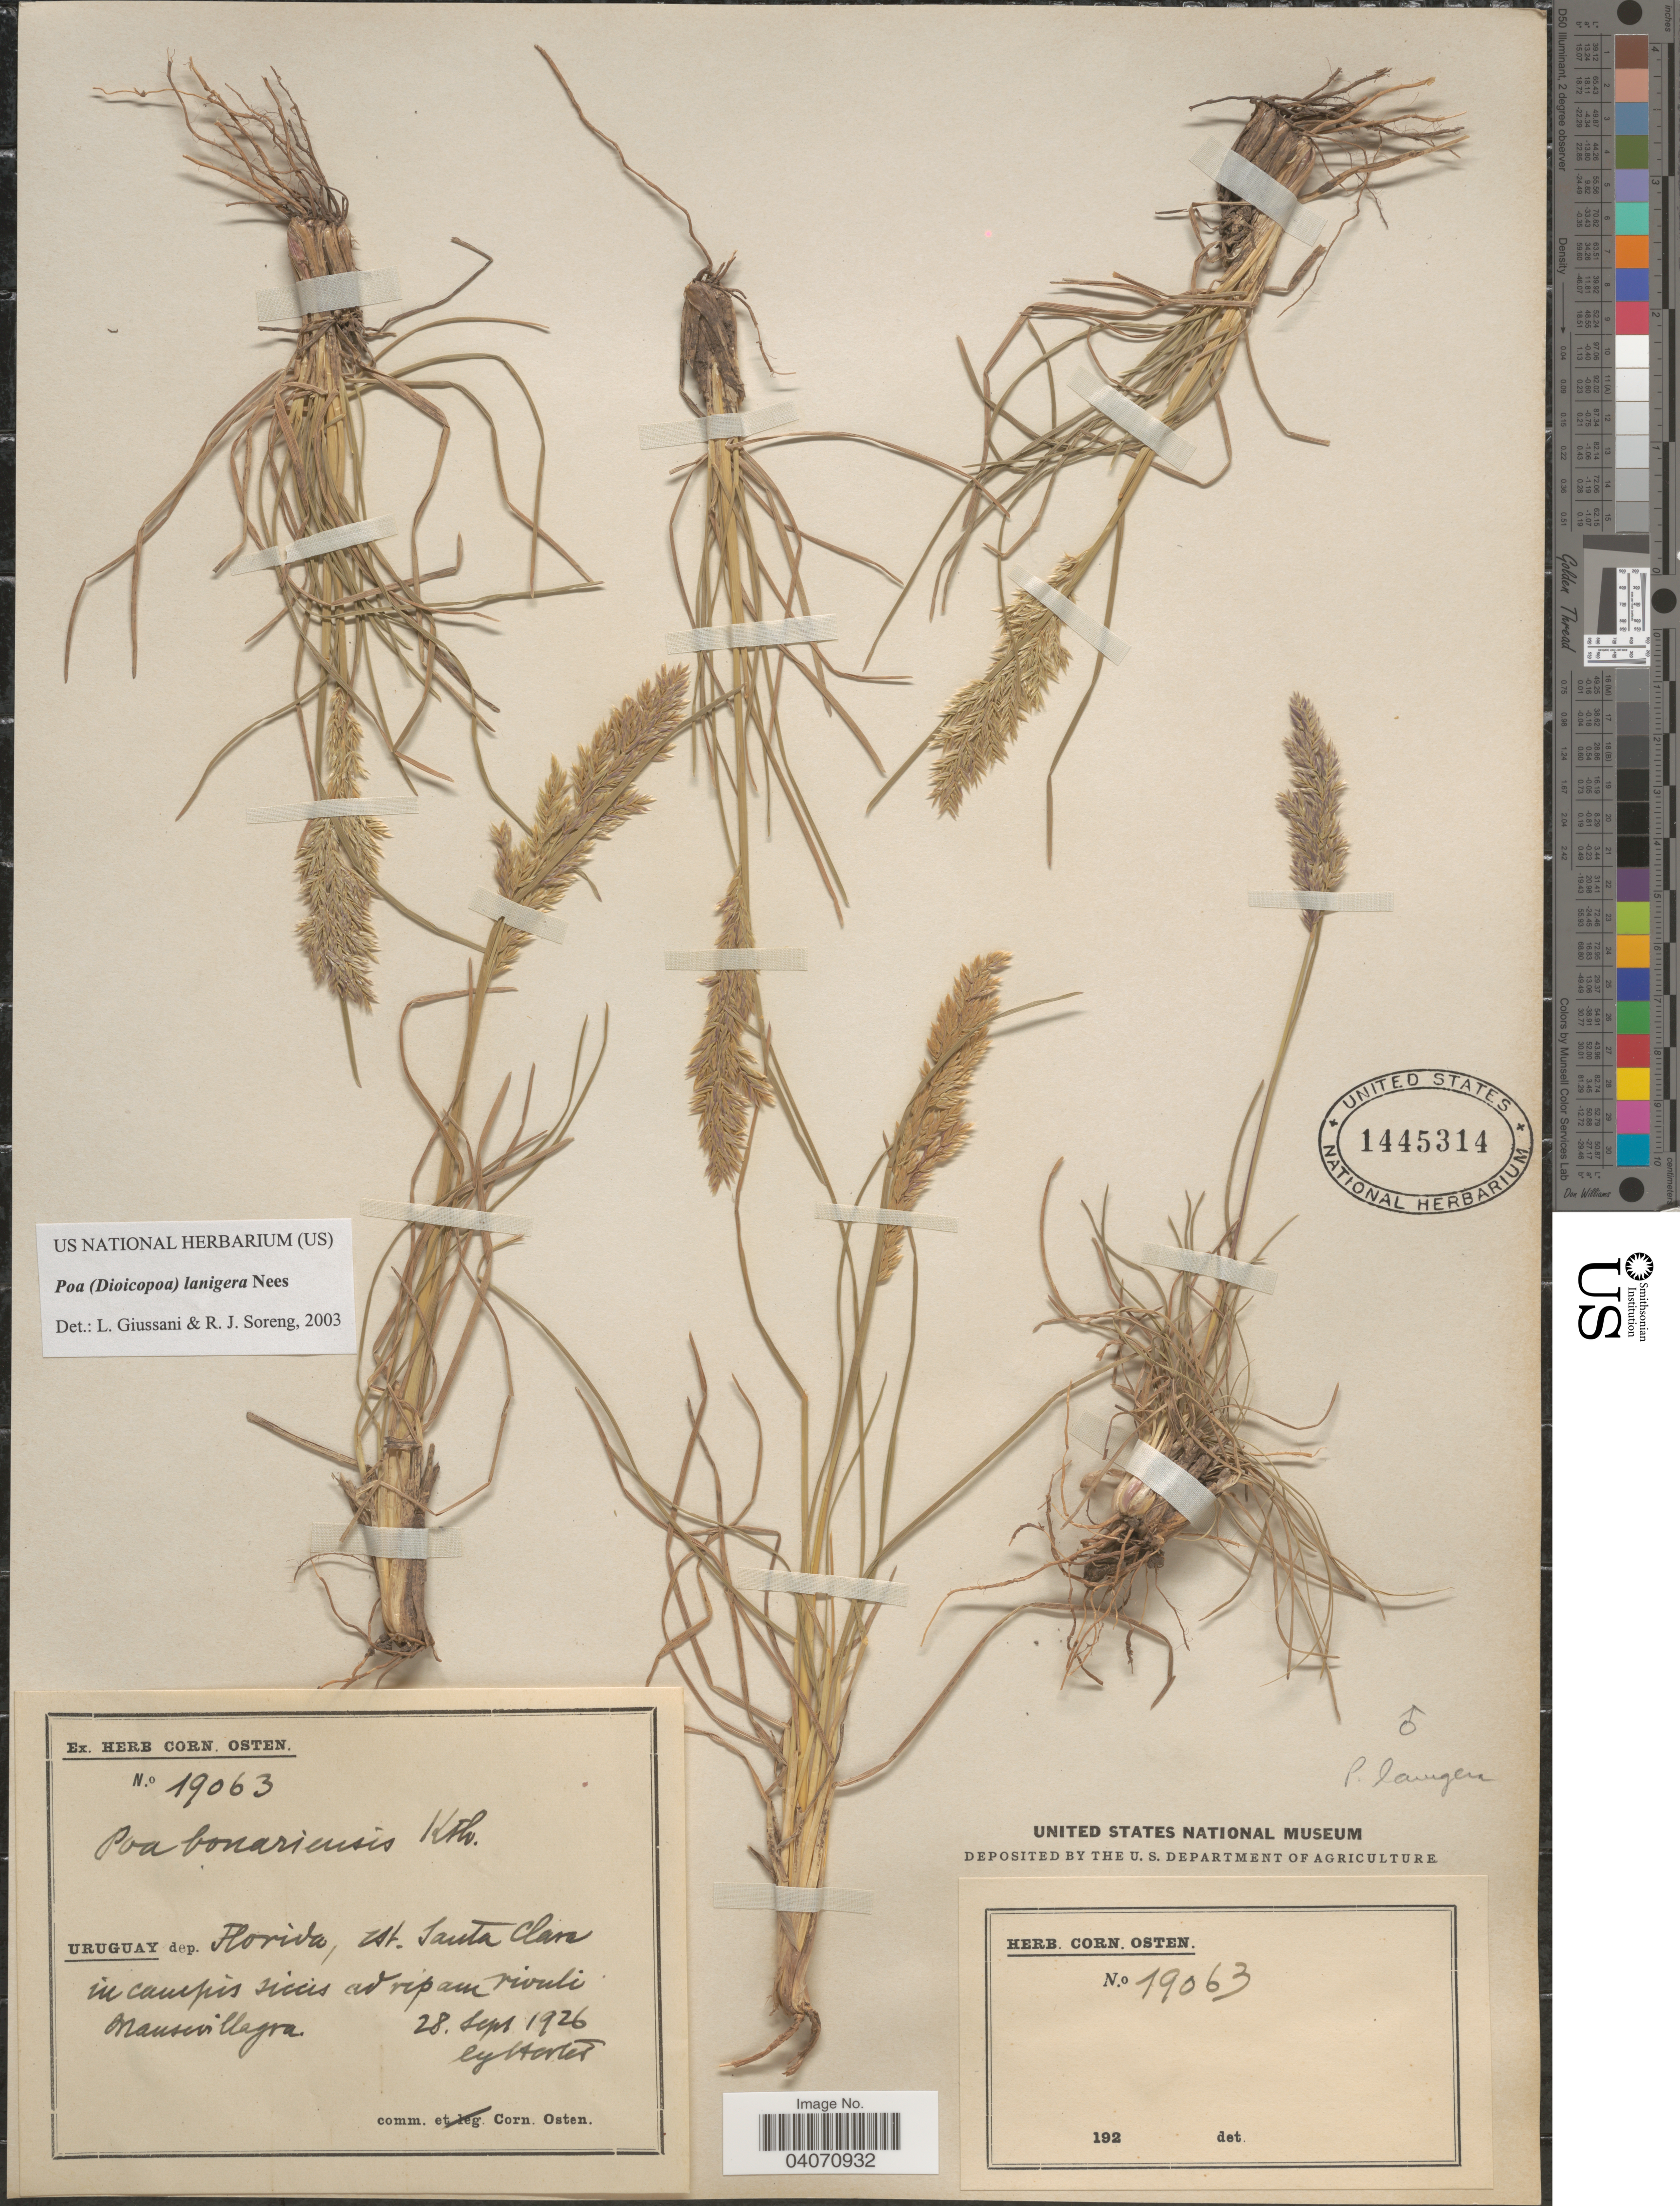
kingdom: Plantae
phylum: Tracheophyta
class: Liliopsida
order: Poales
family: Poaceae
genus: Poa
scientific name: Poa lanigera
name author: Nees in Mart.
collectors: Herter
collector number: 19063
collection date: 1926-09-28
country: Uruguay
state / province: Florida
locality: Dep. Florida. est. Santa Clara in campis siccis ad ripam rivuli Mausevillagra.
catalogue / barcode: US 1445314